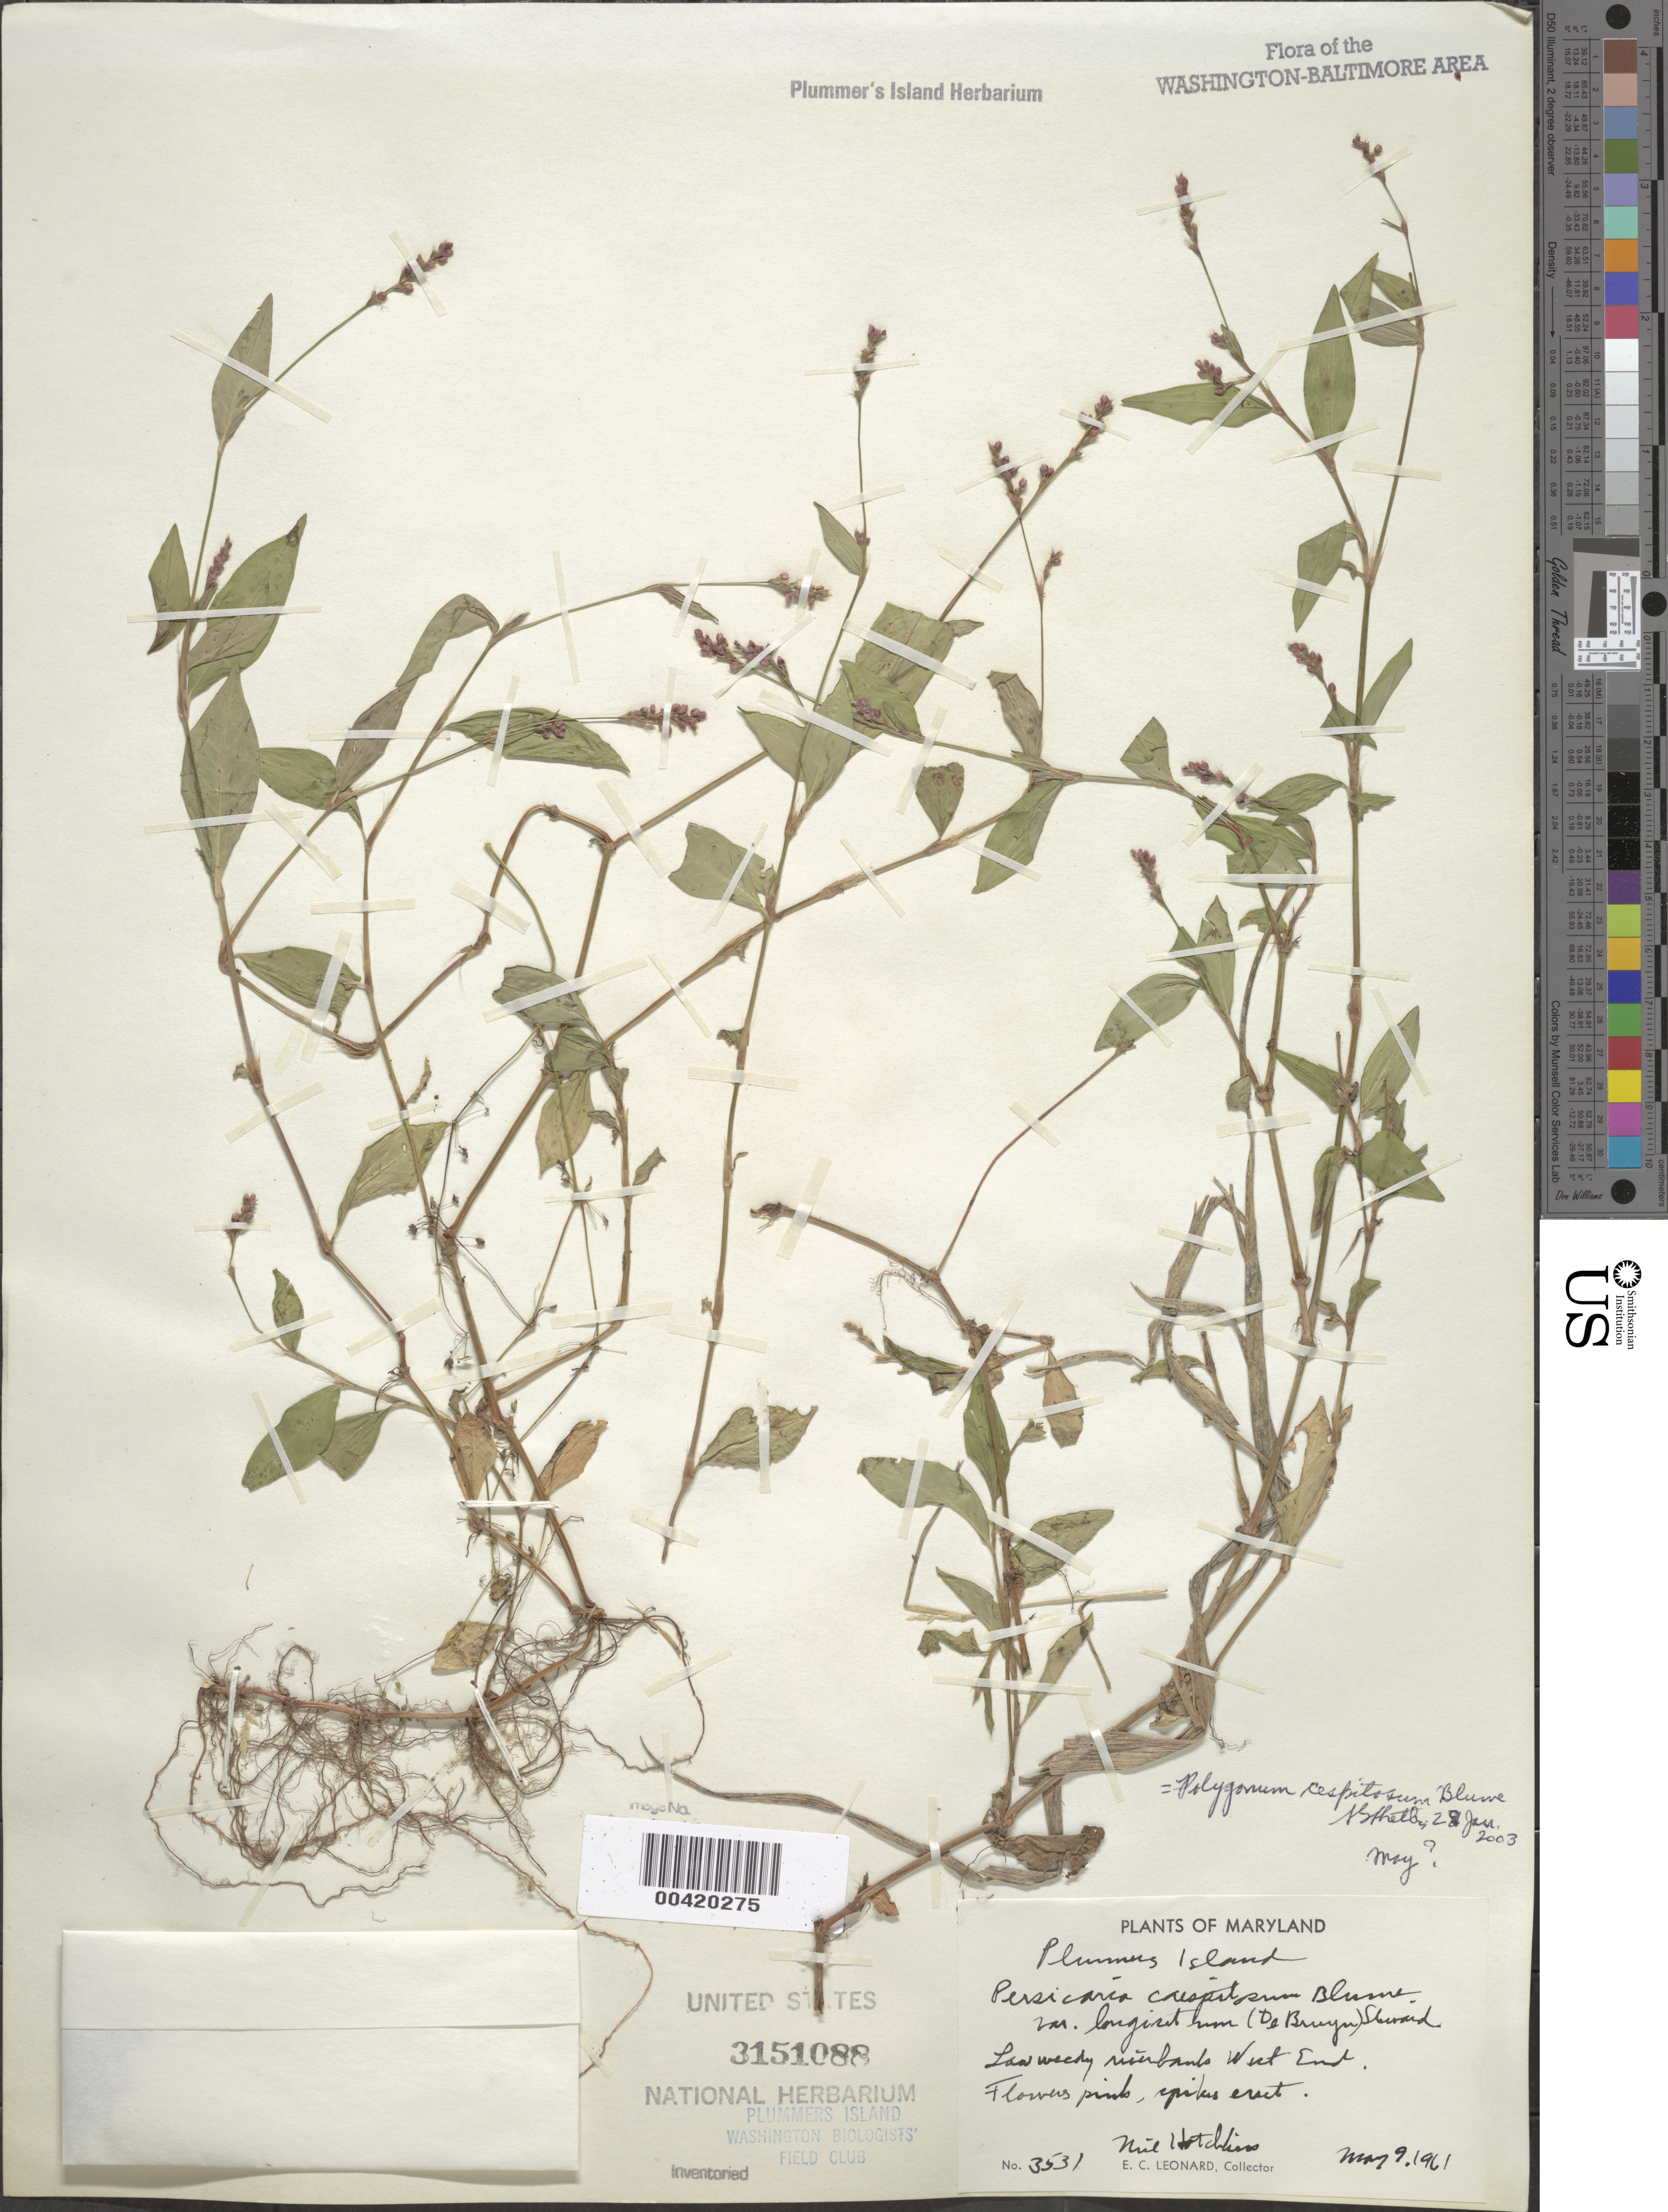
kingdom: Plantae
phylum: Tracheophyta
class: Magnoliopsida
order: Caryophyllales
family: Polygonaceae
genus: Persicaria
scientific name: Persicaria longiseta (Bruijn) Kitag.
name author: (Bruijn &) Kitag.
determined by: Atha, D. E.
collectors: E. C. Leonard & N. Hotchkiss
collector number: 3531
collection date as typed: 09 May 1961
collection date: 1961-05-09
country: United States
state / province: Maryland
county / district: Montgomery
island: Plummers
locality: Plummer's Island; riverbank, west end C. & O. Canal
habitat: Low weedy riverbank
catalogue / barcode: US 3151088